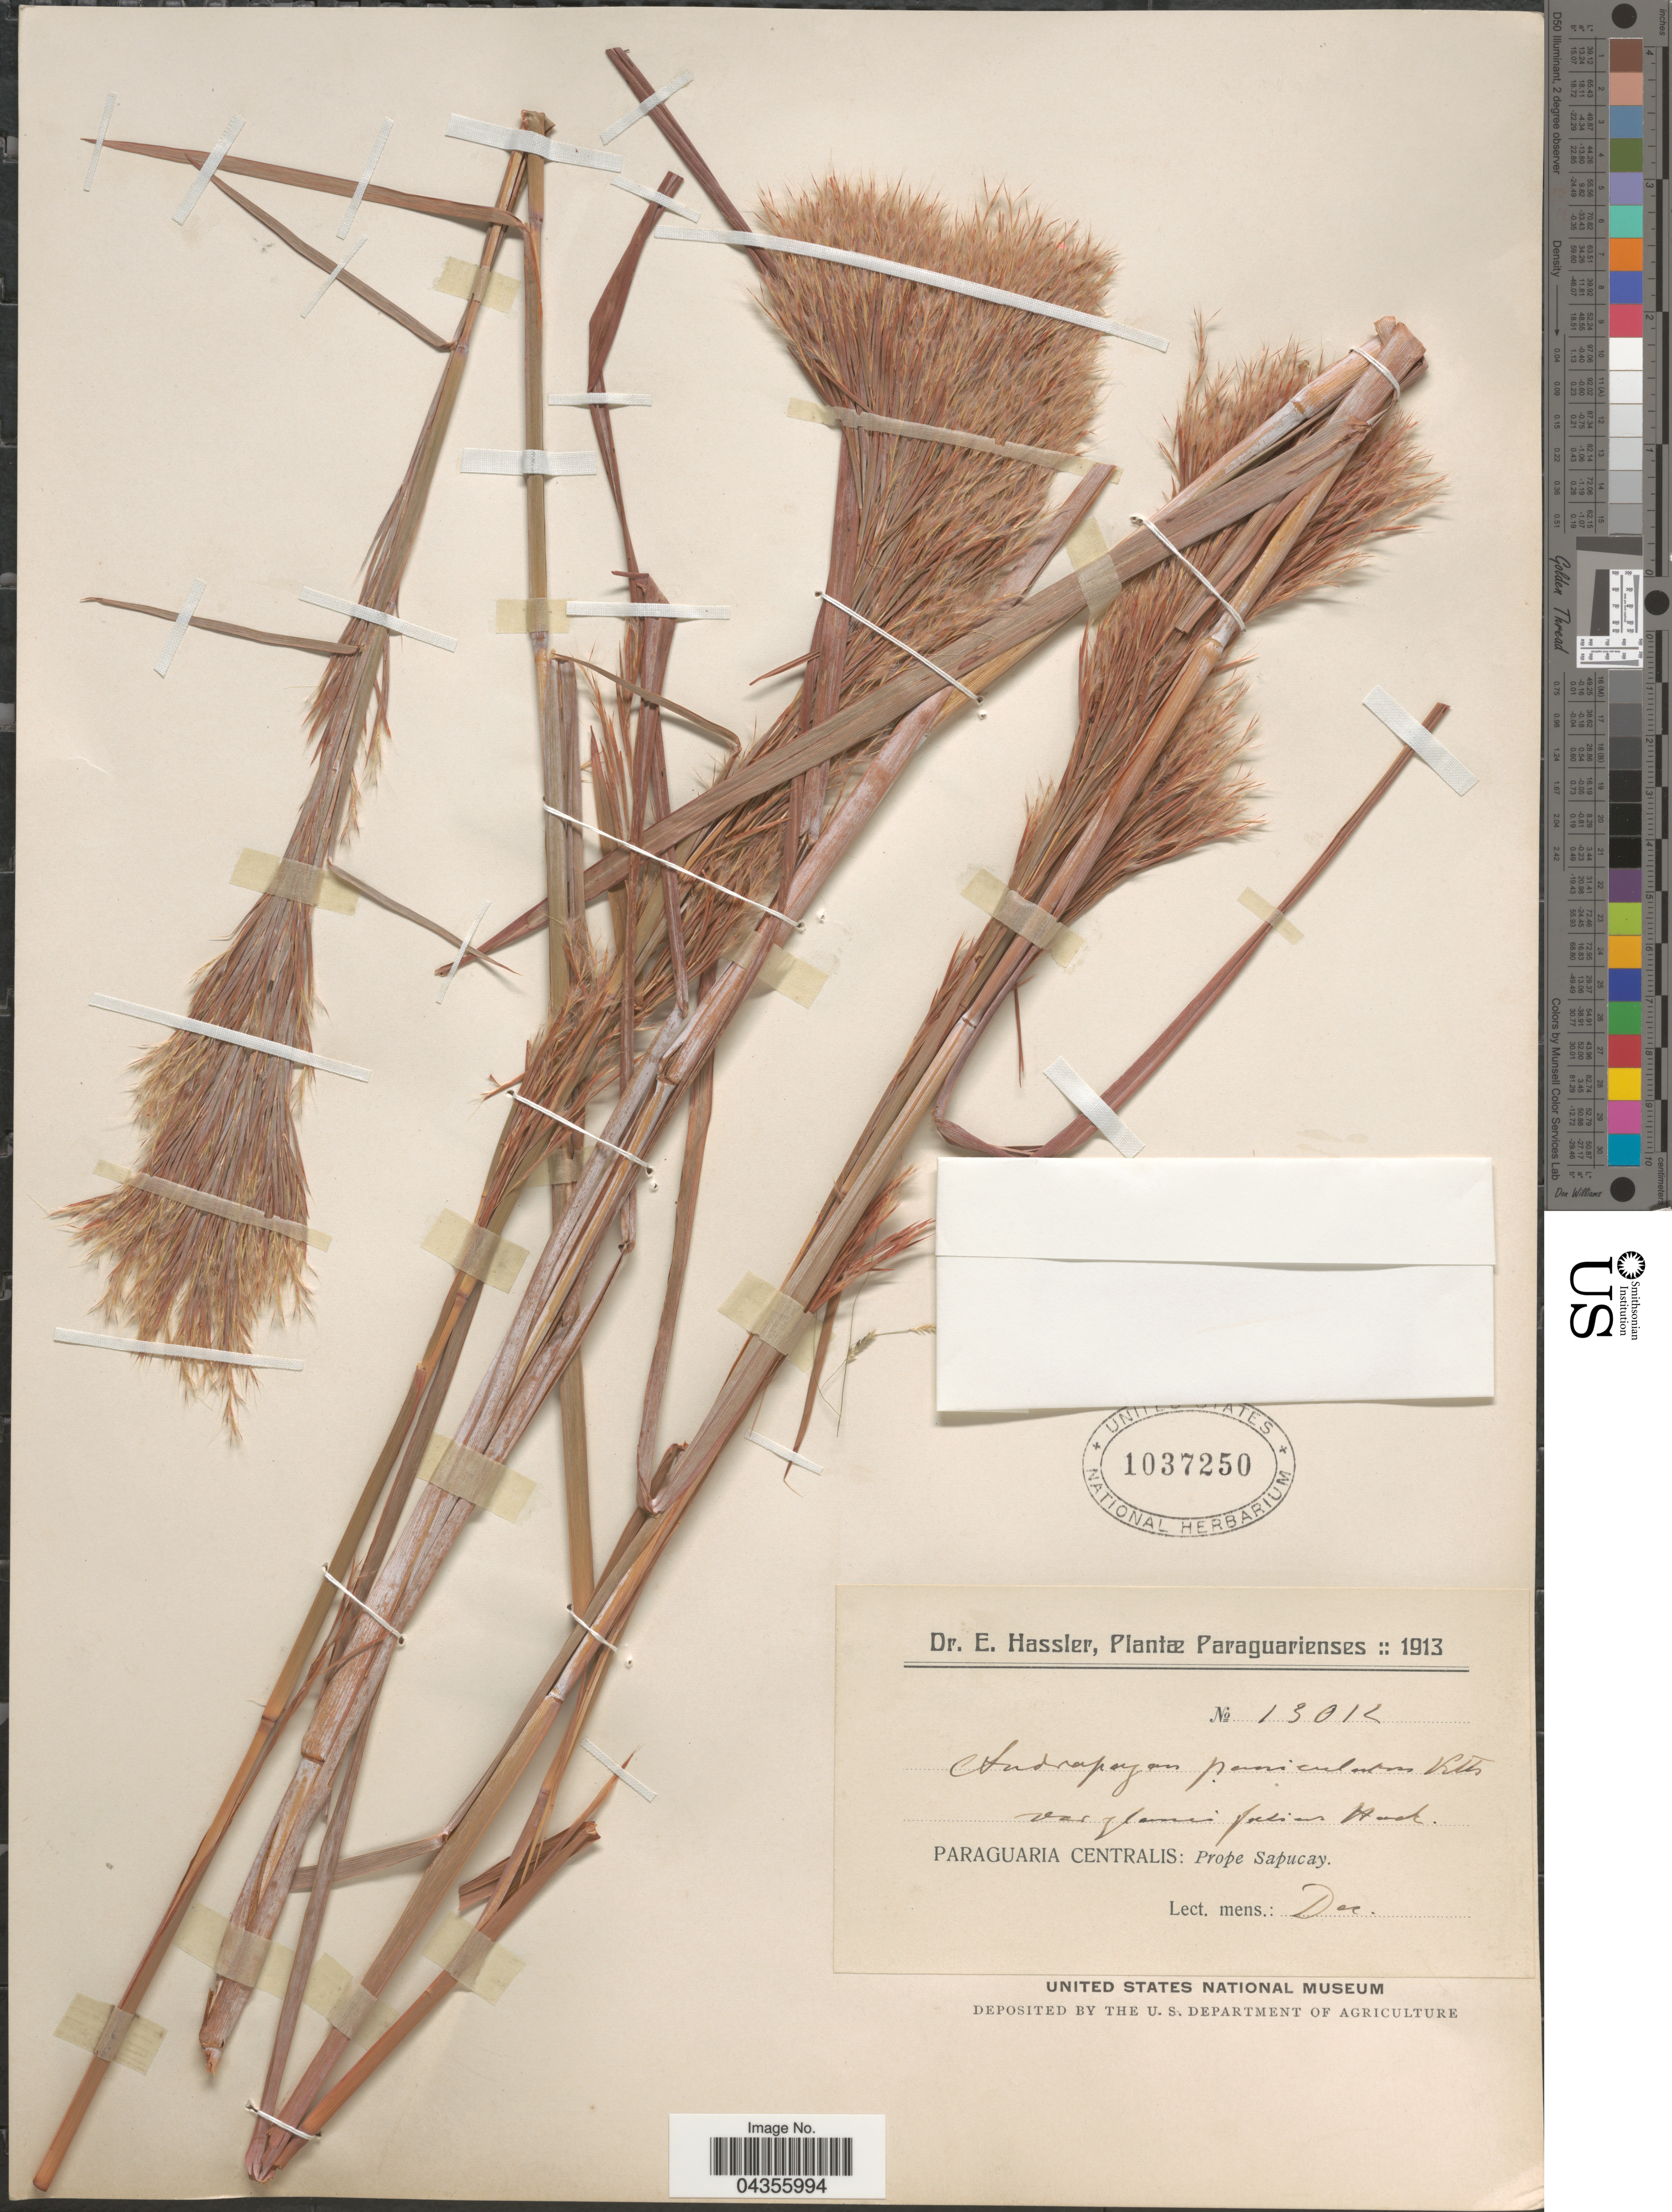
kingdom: Plantae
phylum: Tracheophyta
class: Liliopsida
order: Poales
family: Poaceae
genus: Schizachyrium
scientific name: Schizachyrium condensatum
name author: (Kunth) Nees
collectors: E. Hassler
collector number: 13012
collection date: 1913-12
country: Paraguay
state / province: Paraguari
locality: Paraguarienses. Paraguaria Centralis: Prope Sapucay.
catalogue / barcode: US 1037250